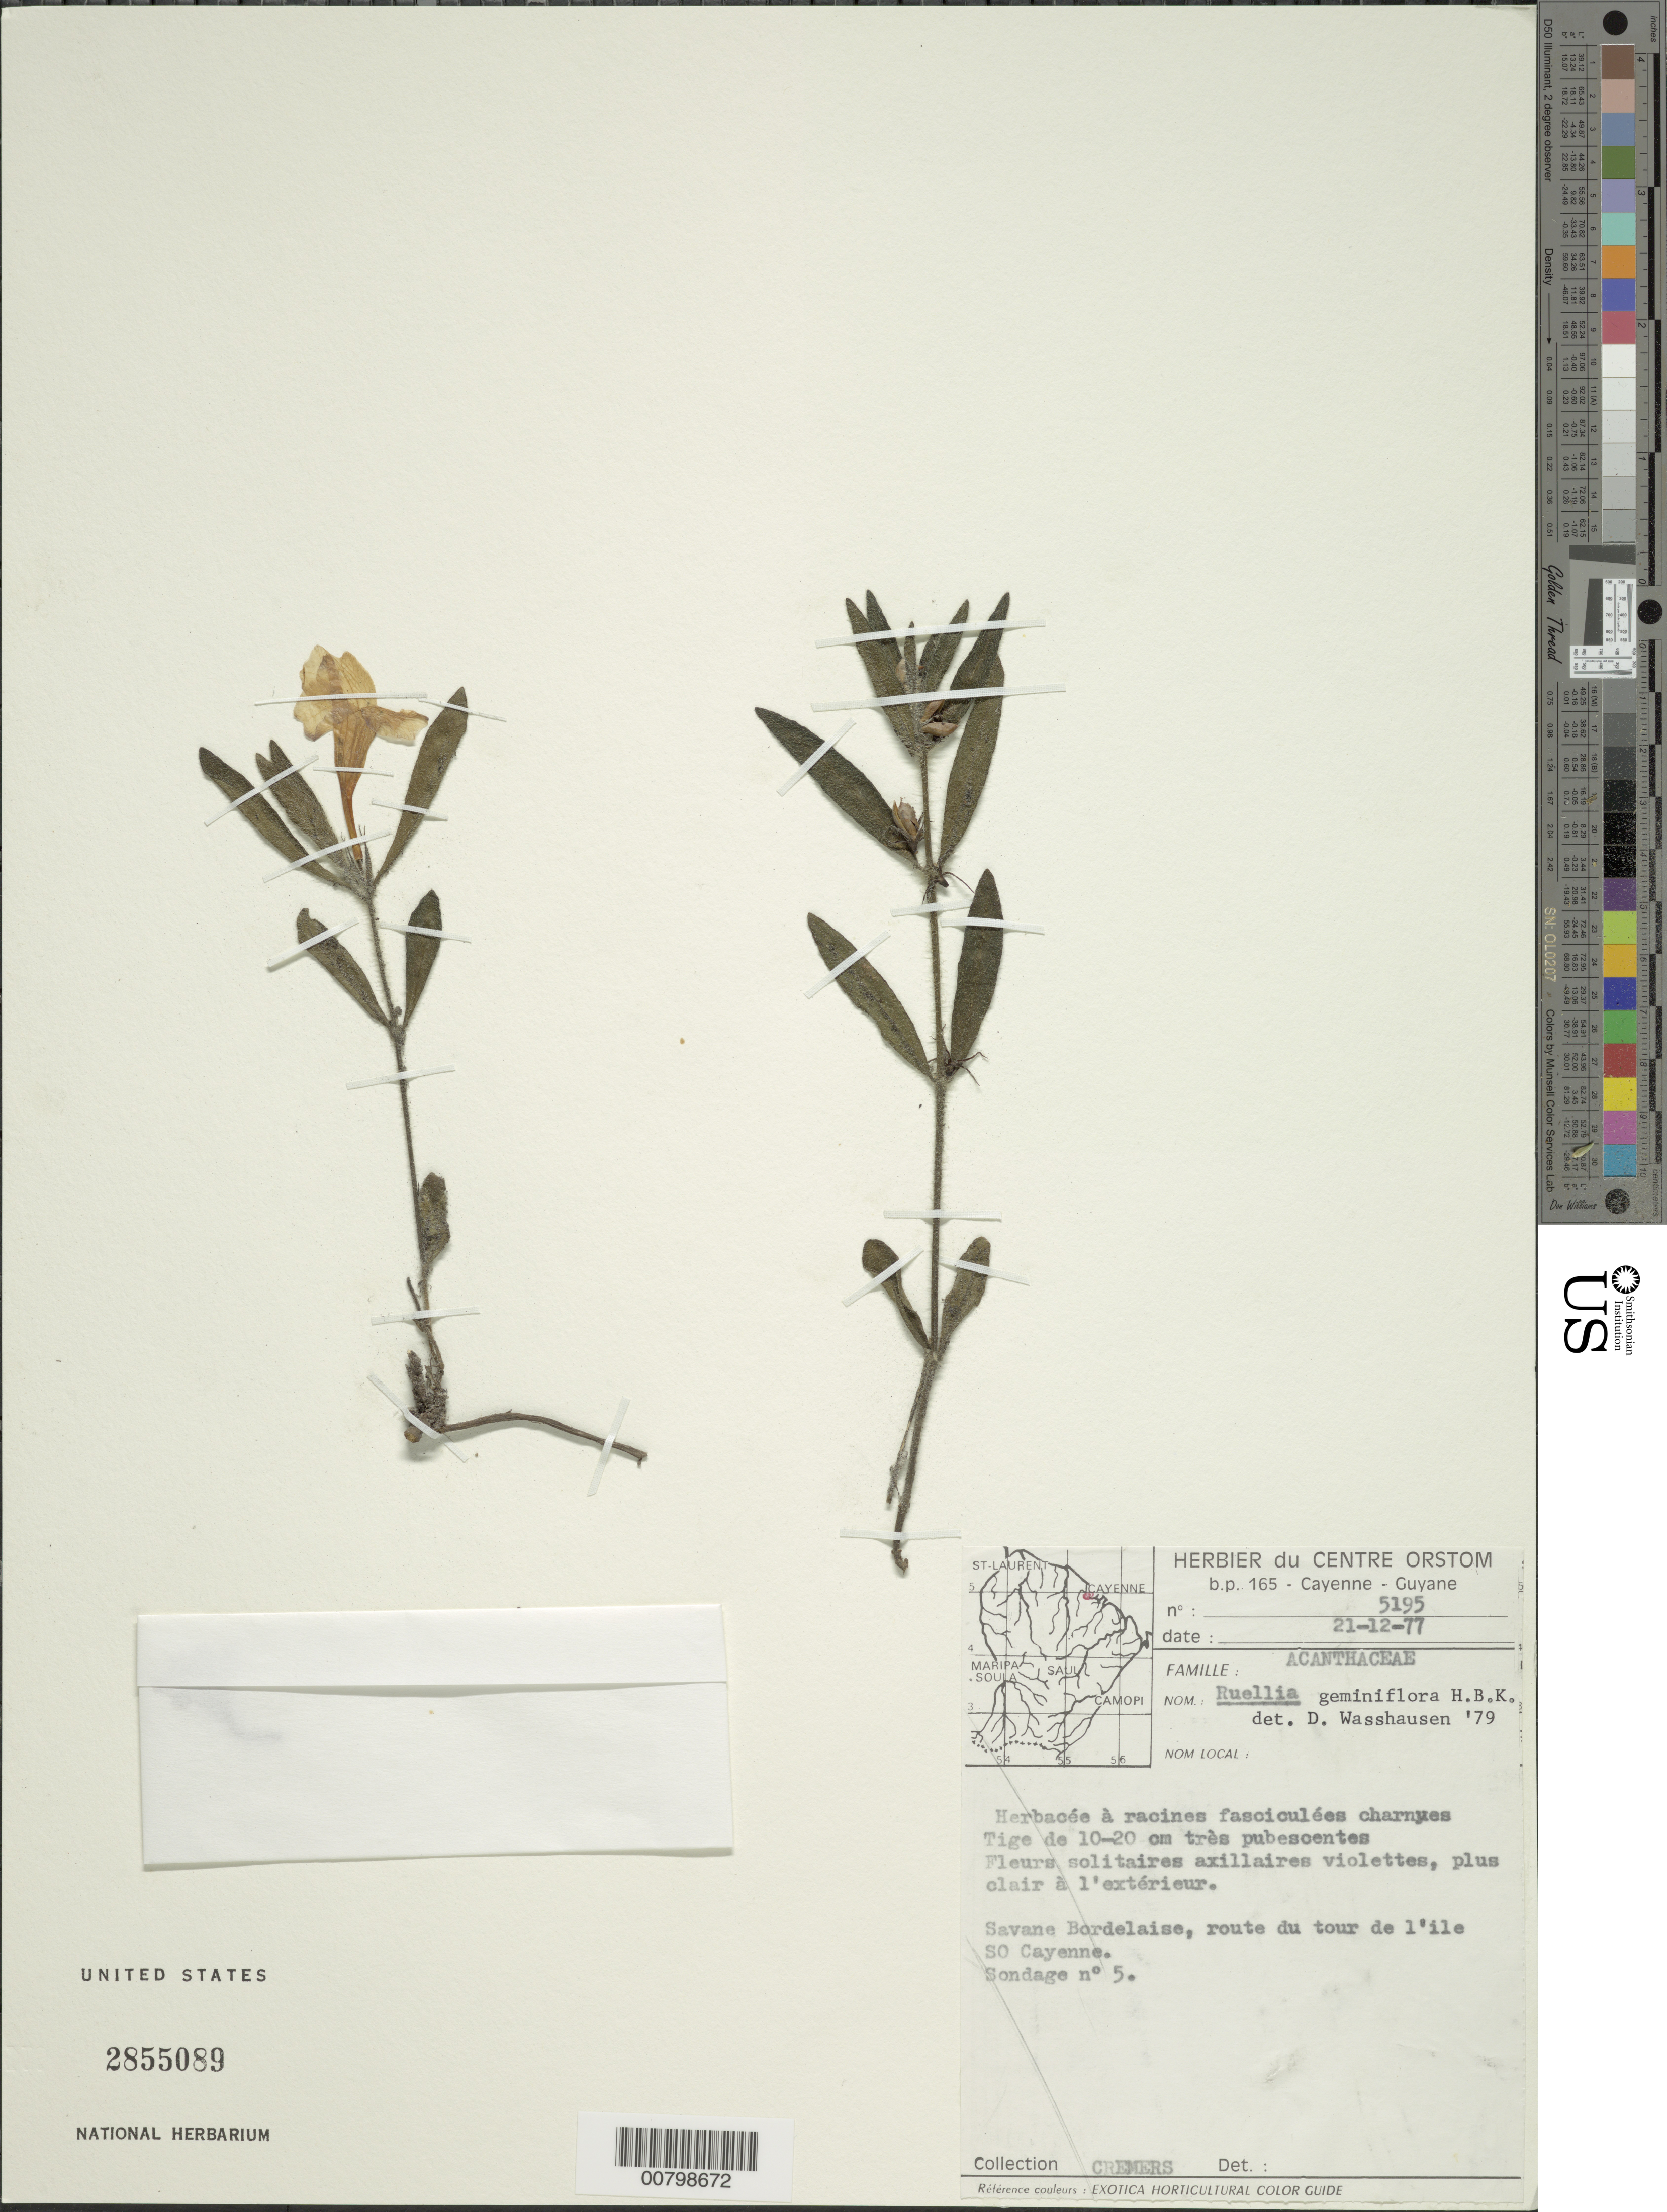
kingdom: Plantae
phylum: Tracheophyta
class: Magnoliopsida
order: Lamiales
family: Acanthaceae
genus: Ruellia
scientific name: Ruellia geminiflora var. angustifolia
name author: (Nees) Griseb.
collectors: G. Cremers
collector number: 5195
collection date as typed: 21-Dec-77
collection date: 1977-12-21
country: French Guiana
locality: Savane Bordelaise, route du tour de l'Ile SW de Cayenne, Sondage No. 5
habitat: Savanna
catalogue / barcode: US 2855089